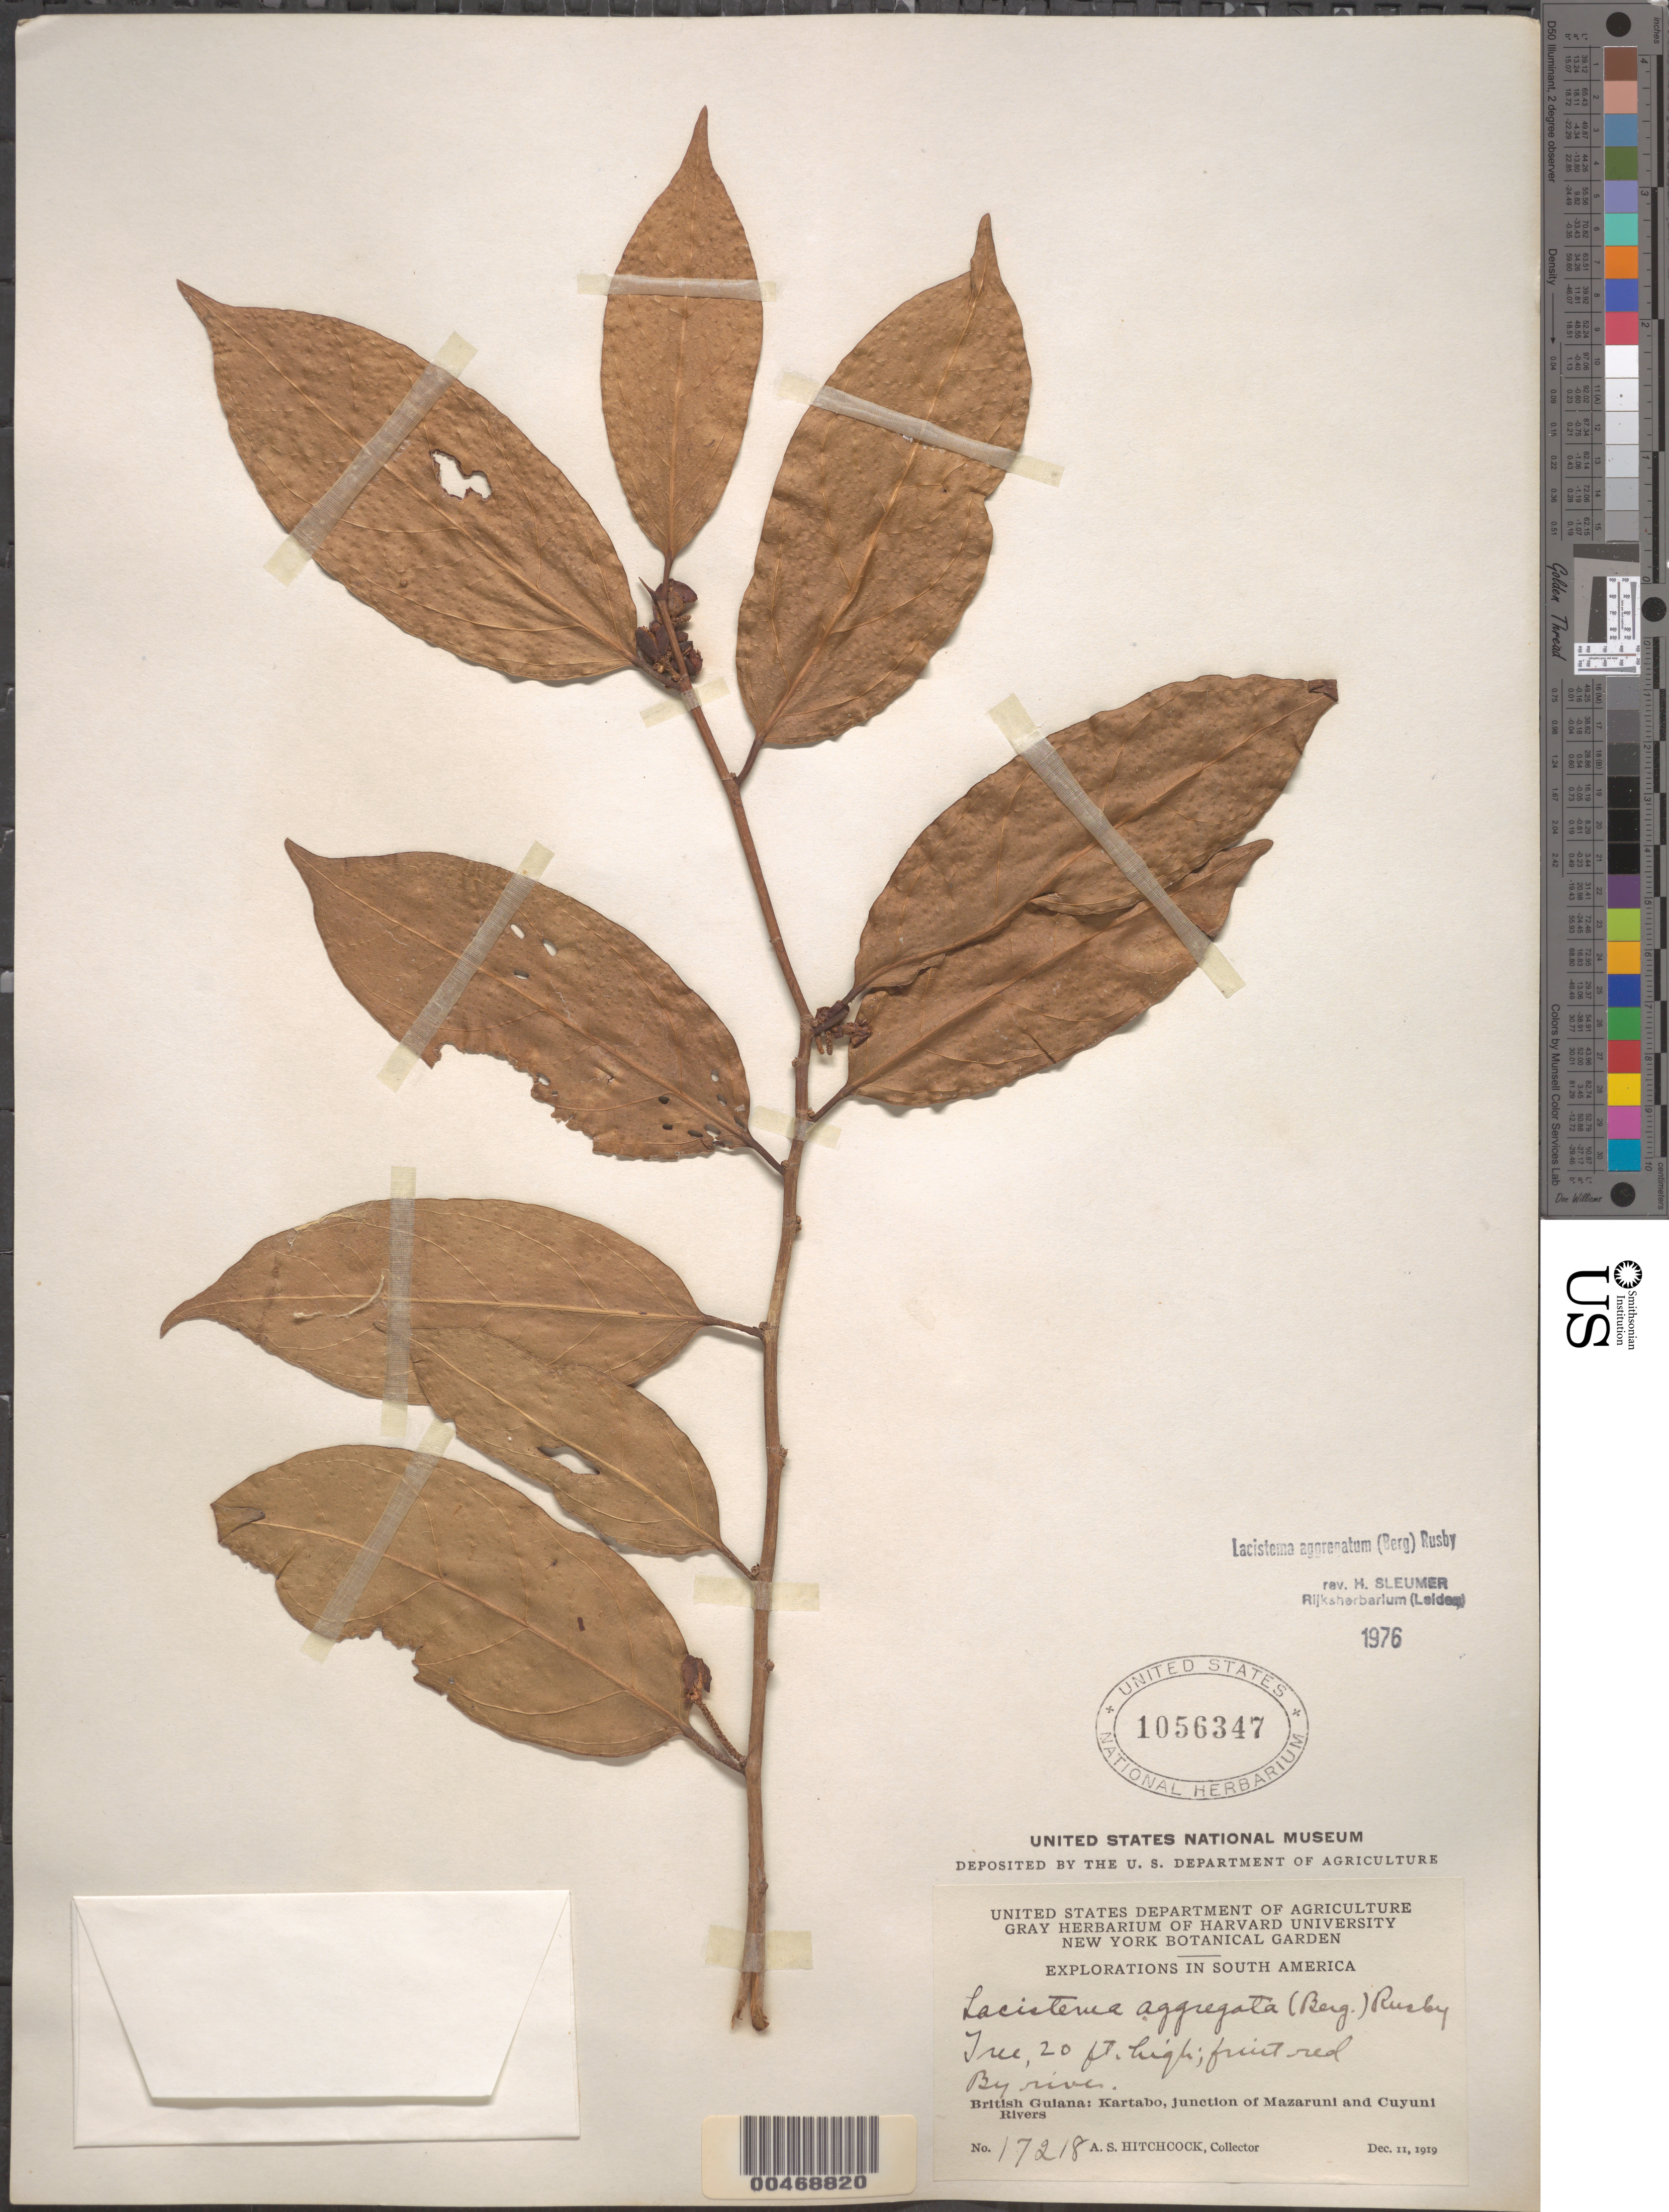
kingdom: Plantae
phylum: Tracheophyta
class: Magnoliopsida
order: Malpighiales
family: Lacistemataceae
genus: Lacistema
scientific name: Lacistema aggregatum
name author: (P.J. Bergius) Rusby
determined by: Sleumer, H. O.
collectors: A. S. Hitchcock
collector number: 17218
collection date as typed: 11-Dec-19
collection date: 1919-12-11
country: Guyana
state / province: Cuyuni-Mazaruni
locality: Kartabo Station, junction of Mazaruni and Cuyuni Rivers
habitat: Along river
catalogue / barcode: US 1056347